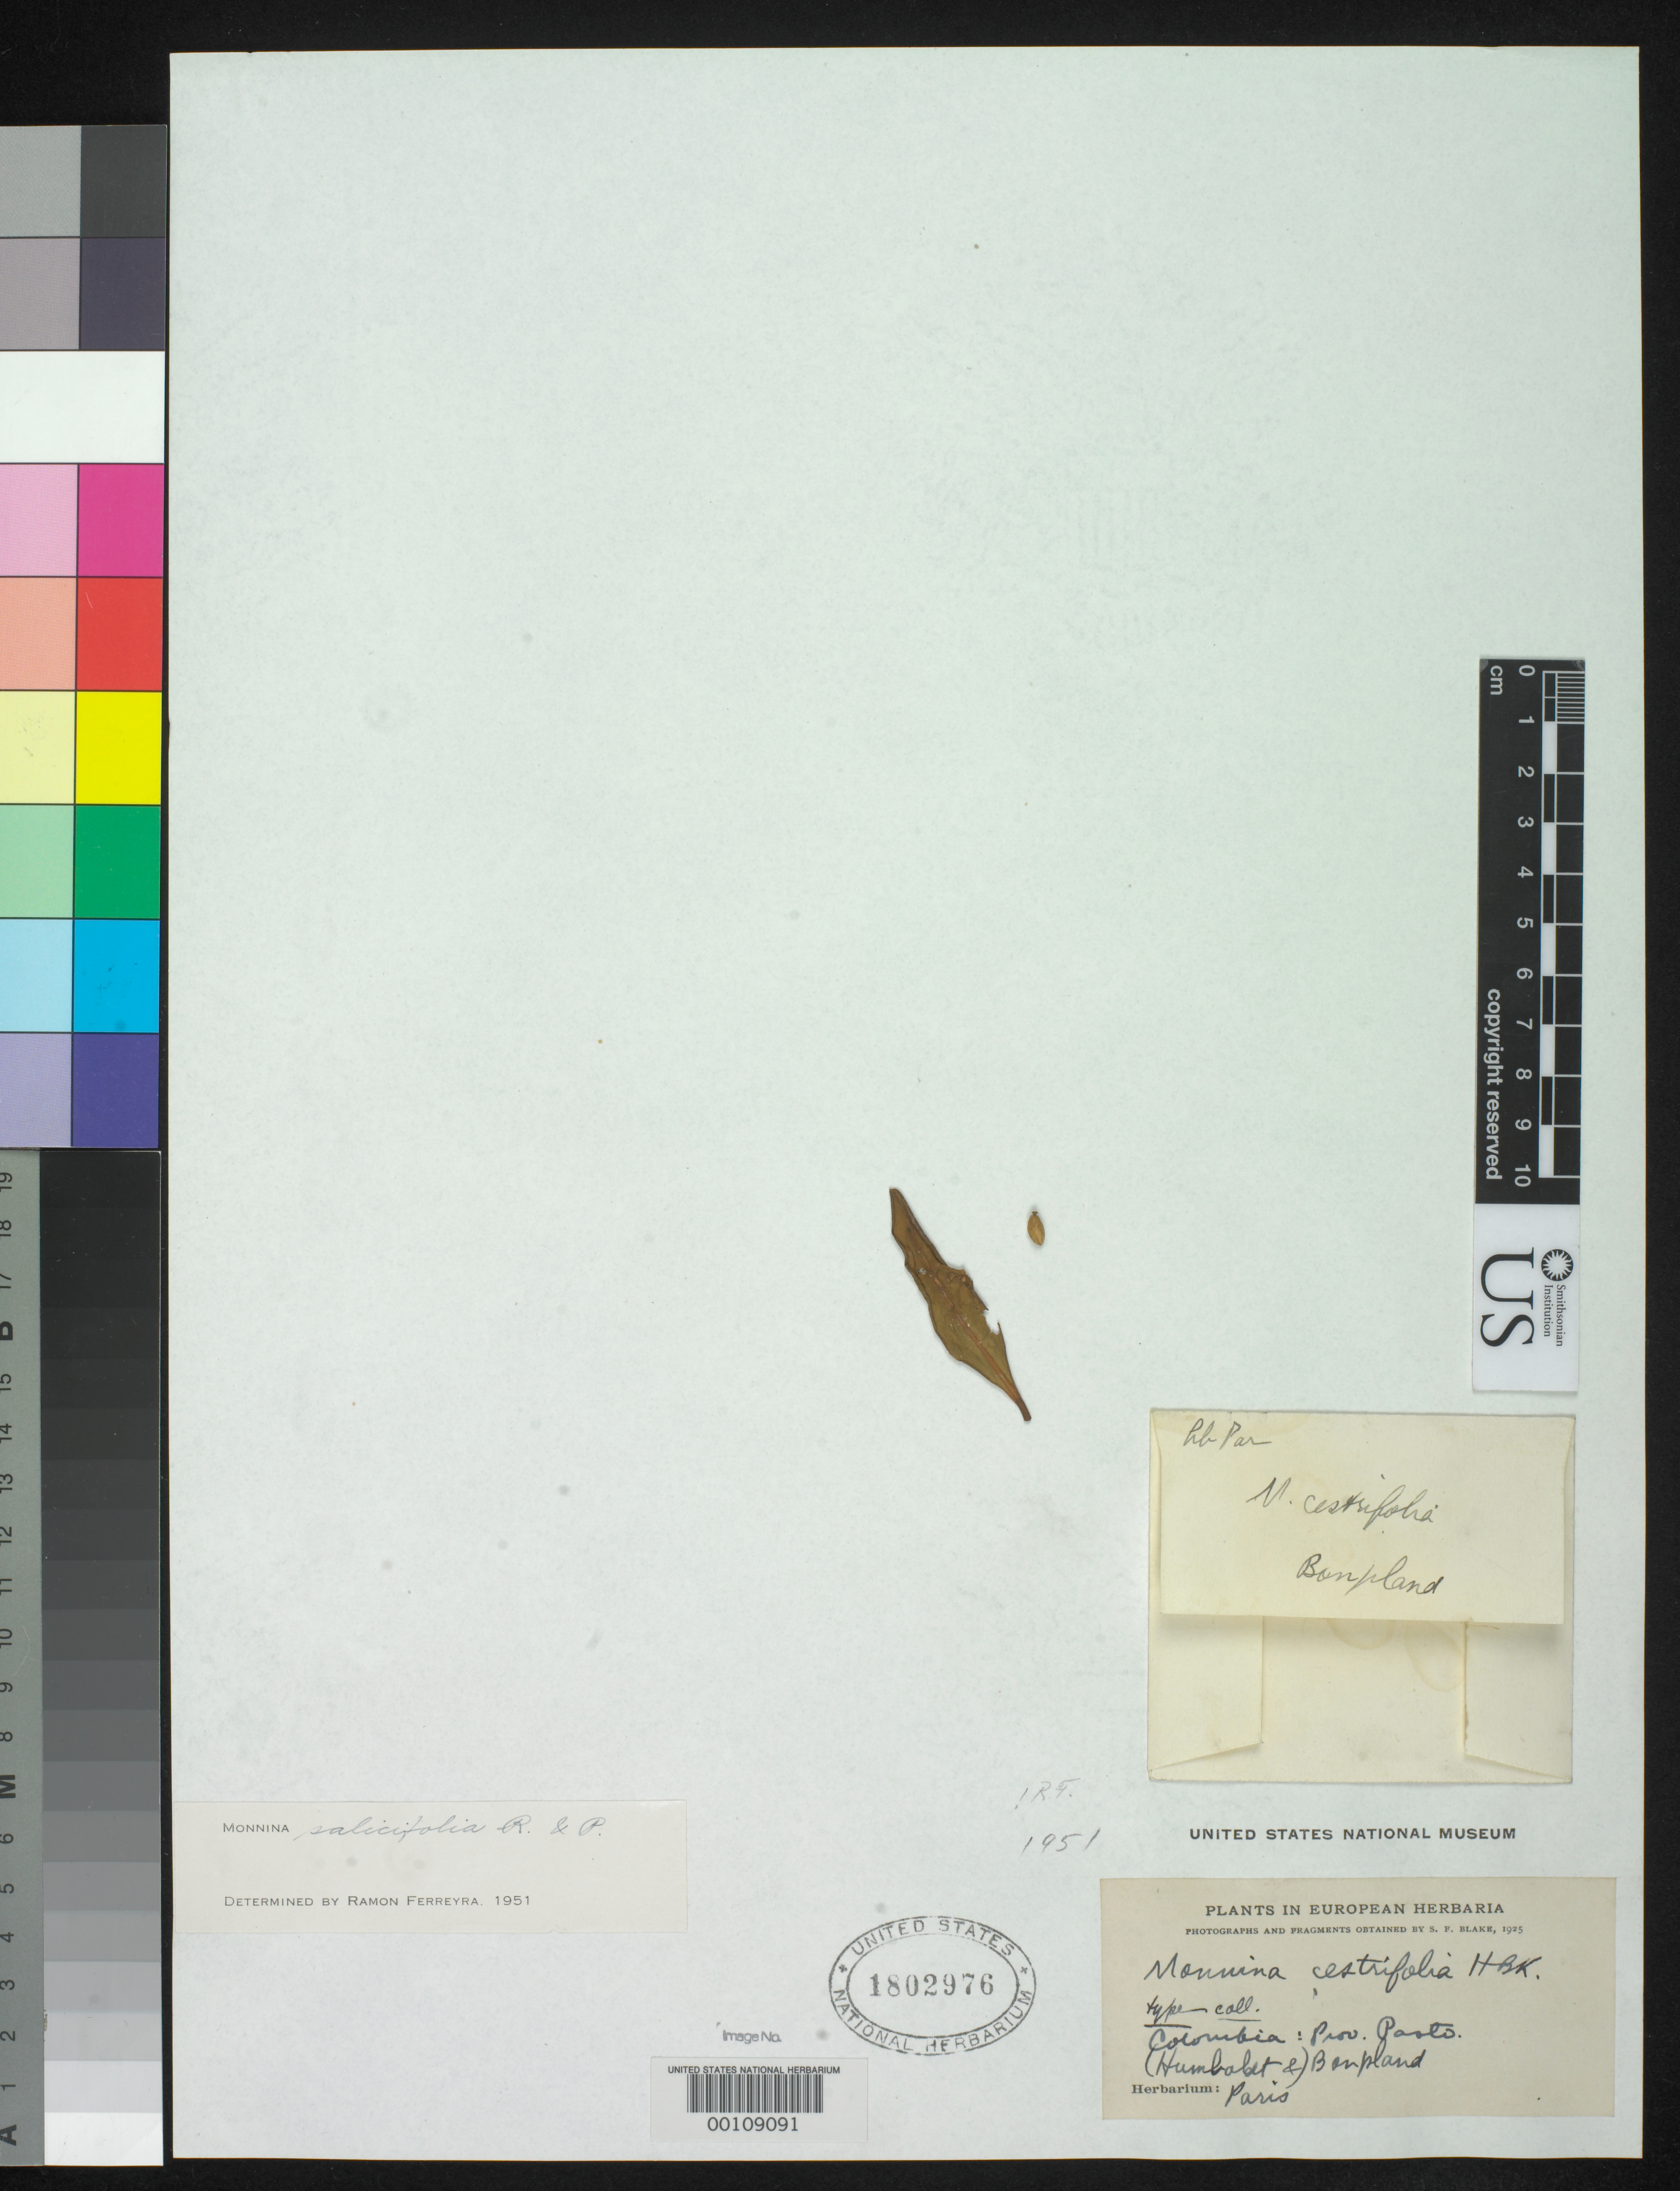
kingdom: Plantae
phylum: Tracheophyta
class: Magnoliopsida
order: Fabales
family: Polygalaceae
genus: Monnina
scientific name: Monnina cestrifolia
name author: (Bonpl.) Kunth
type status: Type Fragment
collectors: F. W. Humboldt & A. J. A. Bonpland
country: Colombia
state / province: Nariño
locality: Pasto.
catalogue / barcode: US 1802976